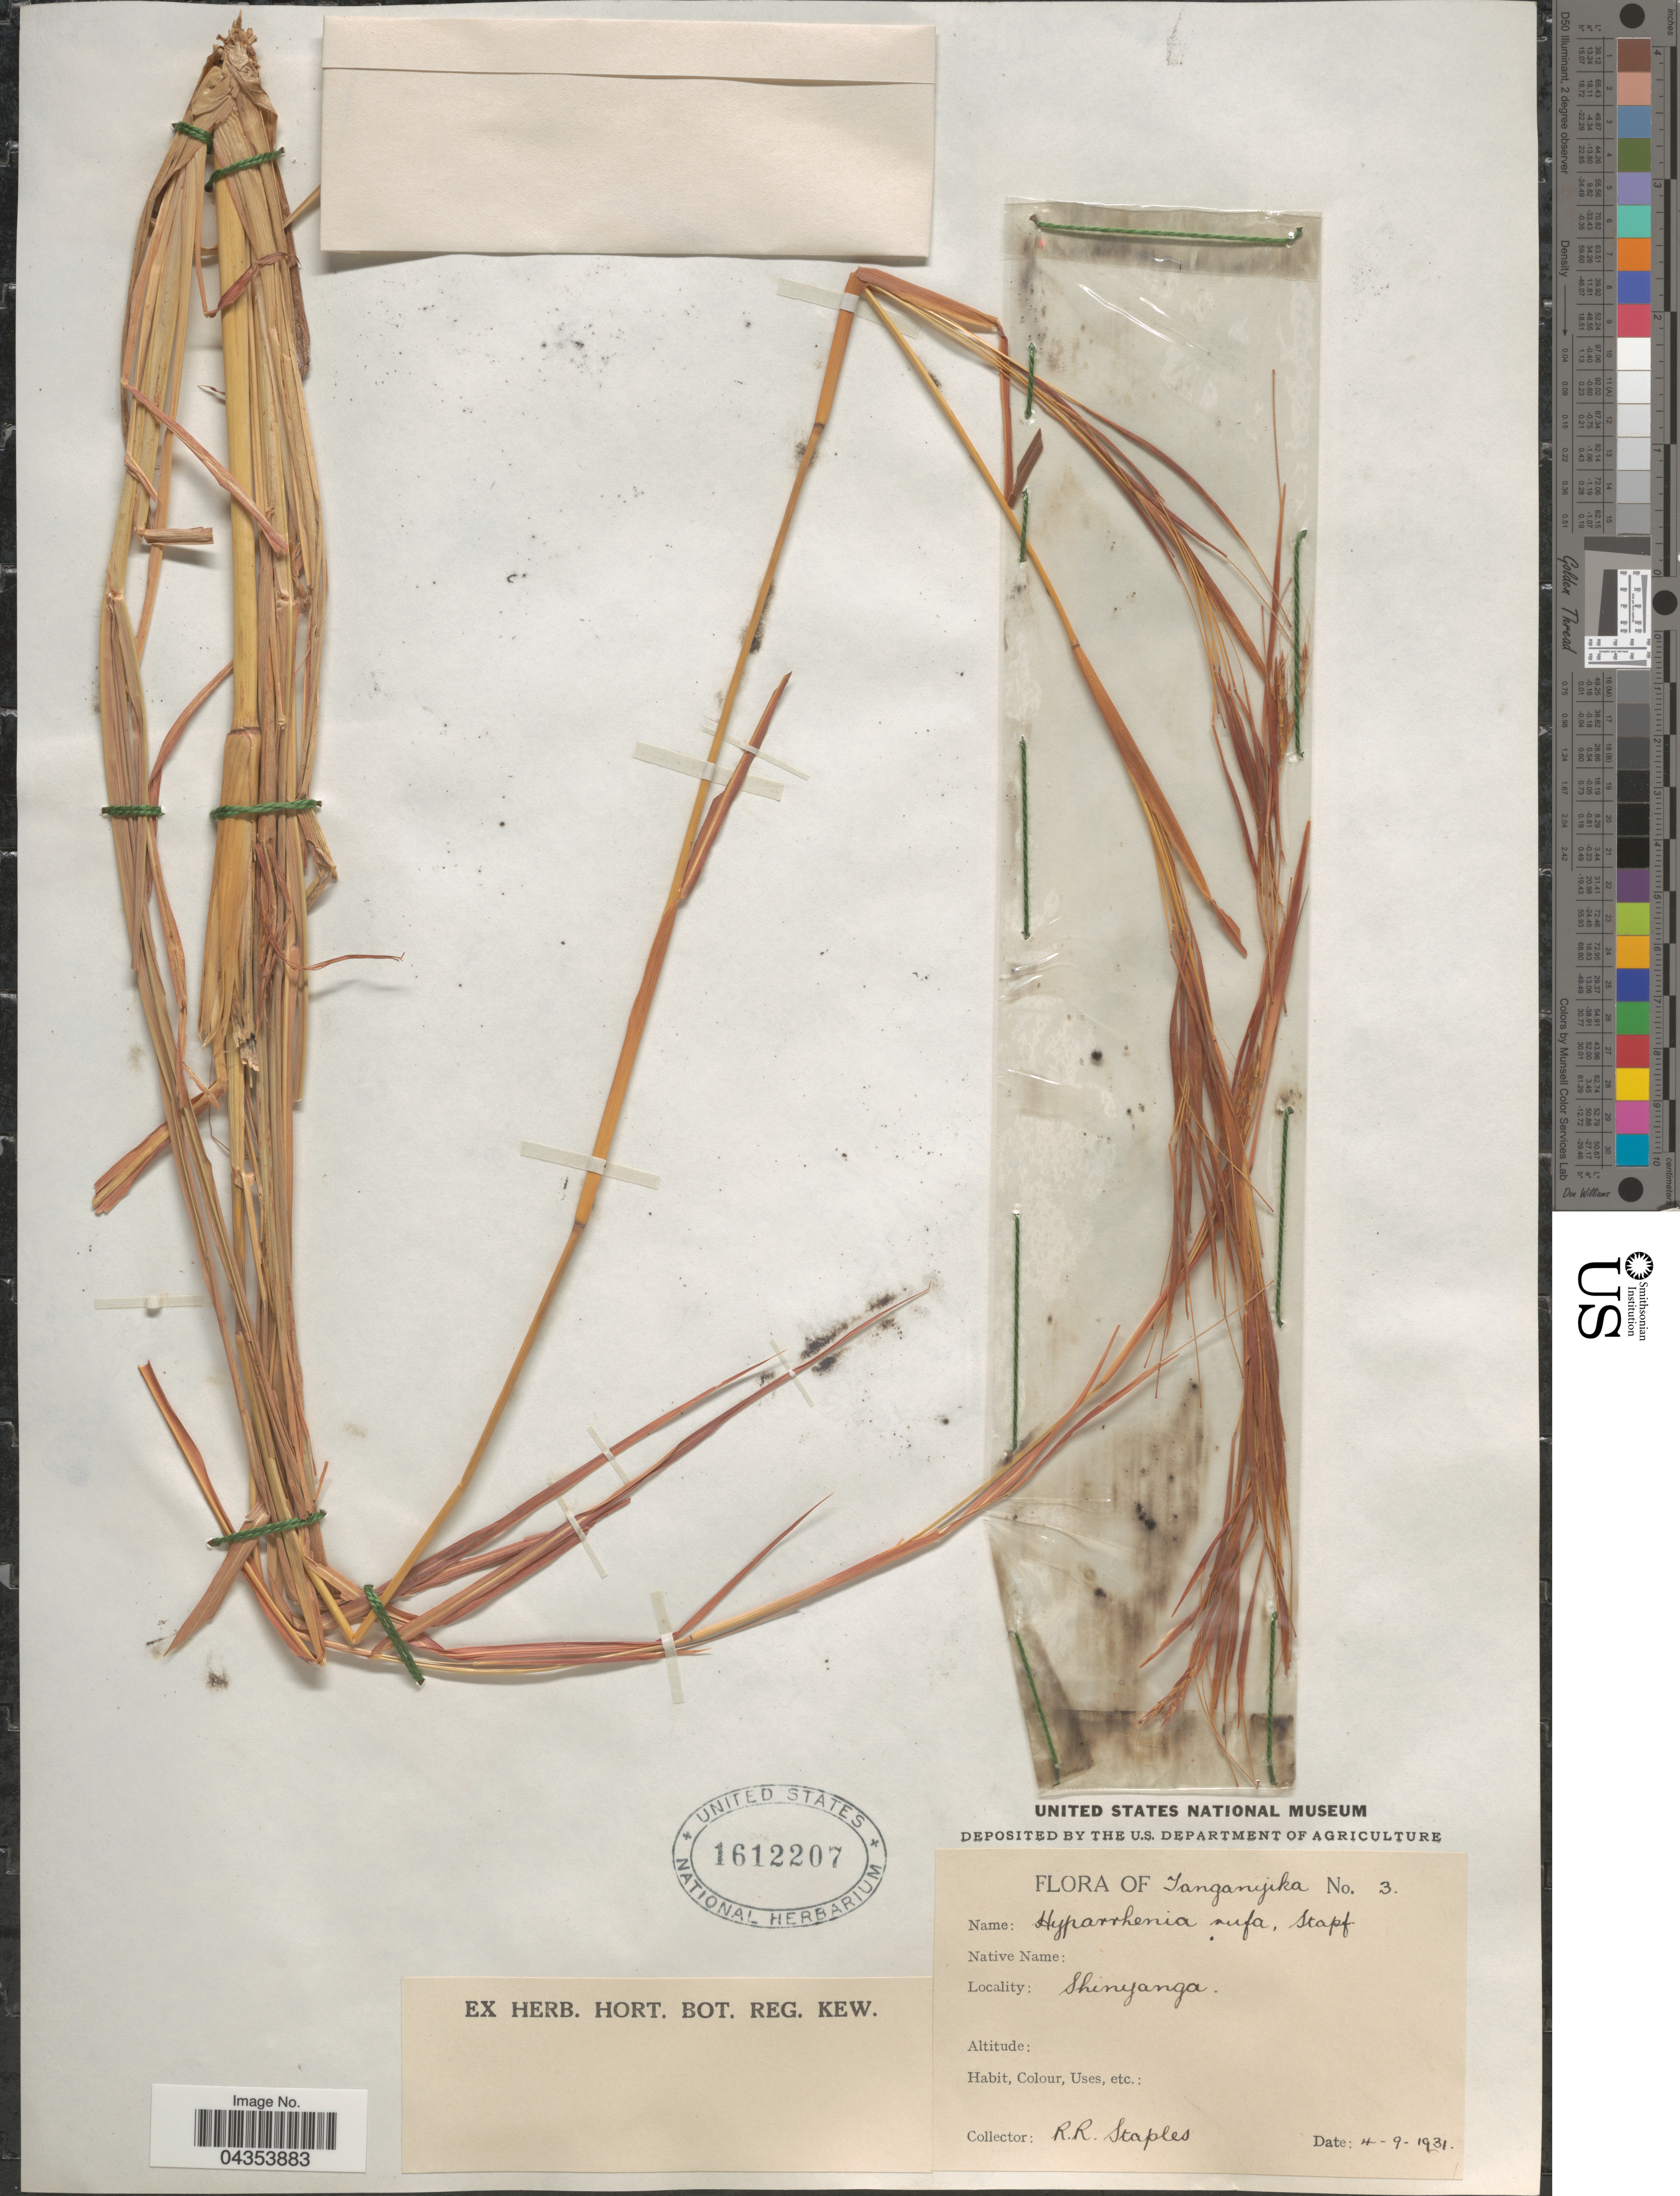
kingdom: Plantae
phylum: Tracheophyta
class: Liliopsida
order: Poales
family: Poaceae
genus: Hyparrhenia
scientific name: Hyparrhenia rufa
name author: (Nees) Stapf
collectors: R. Staples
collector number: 3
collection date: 1931-09-04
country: Tanzania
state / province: Shinyanga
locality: Tanganyika.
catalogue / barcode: US 1612207